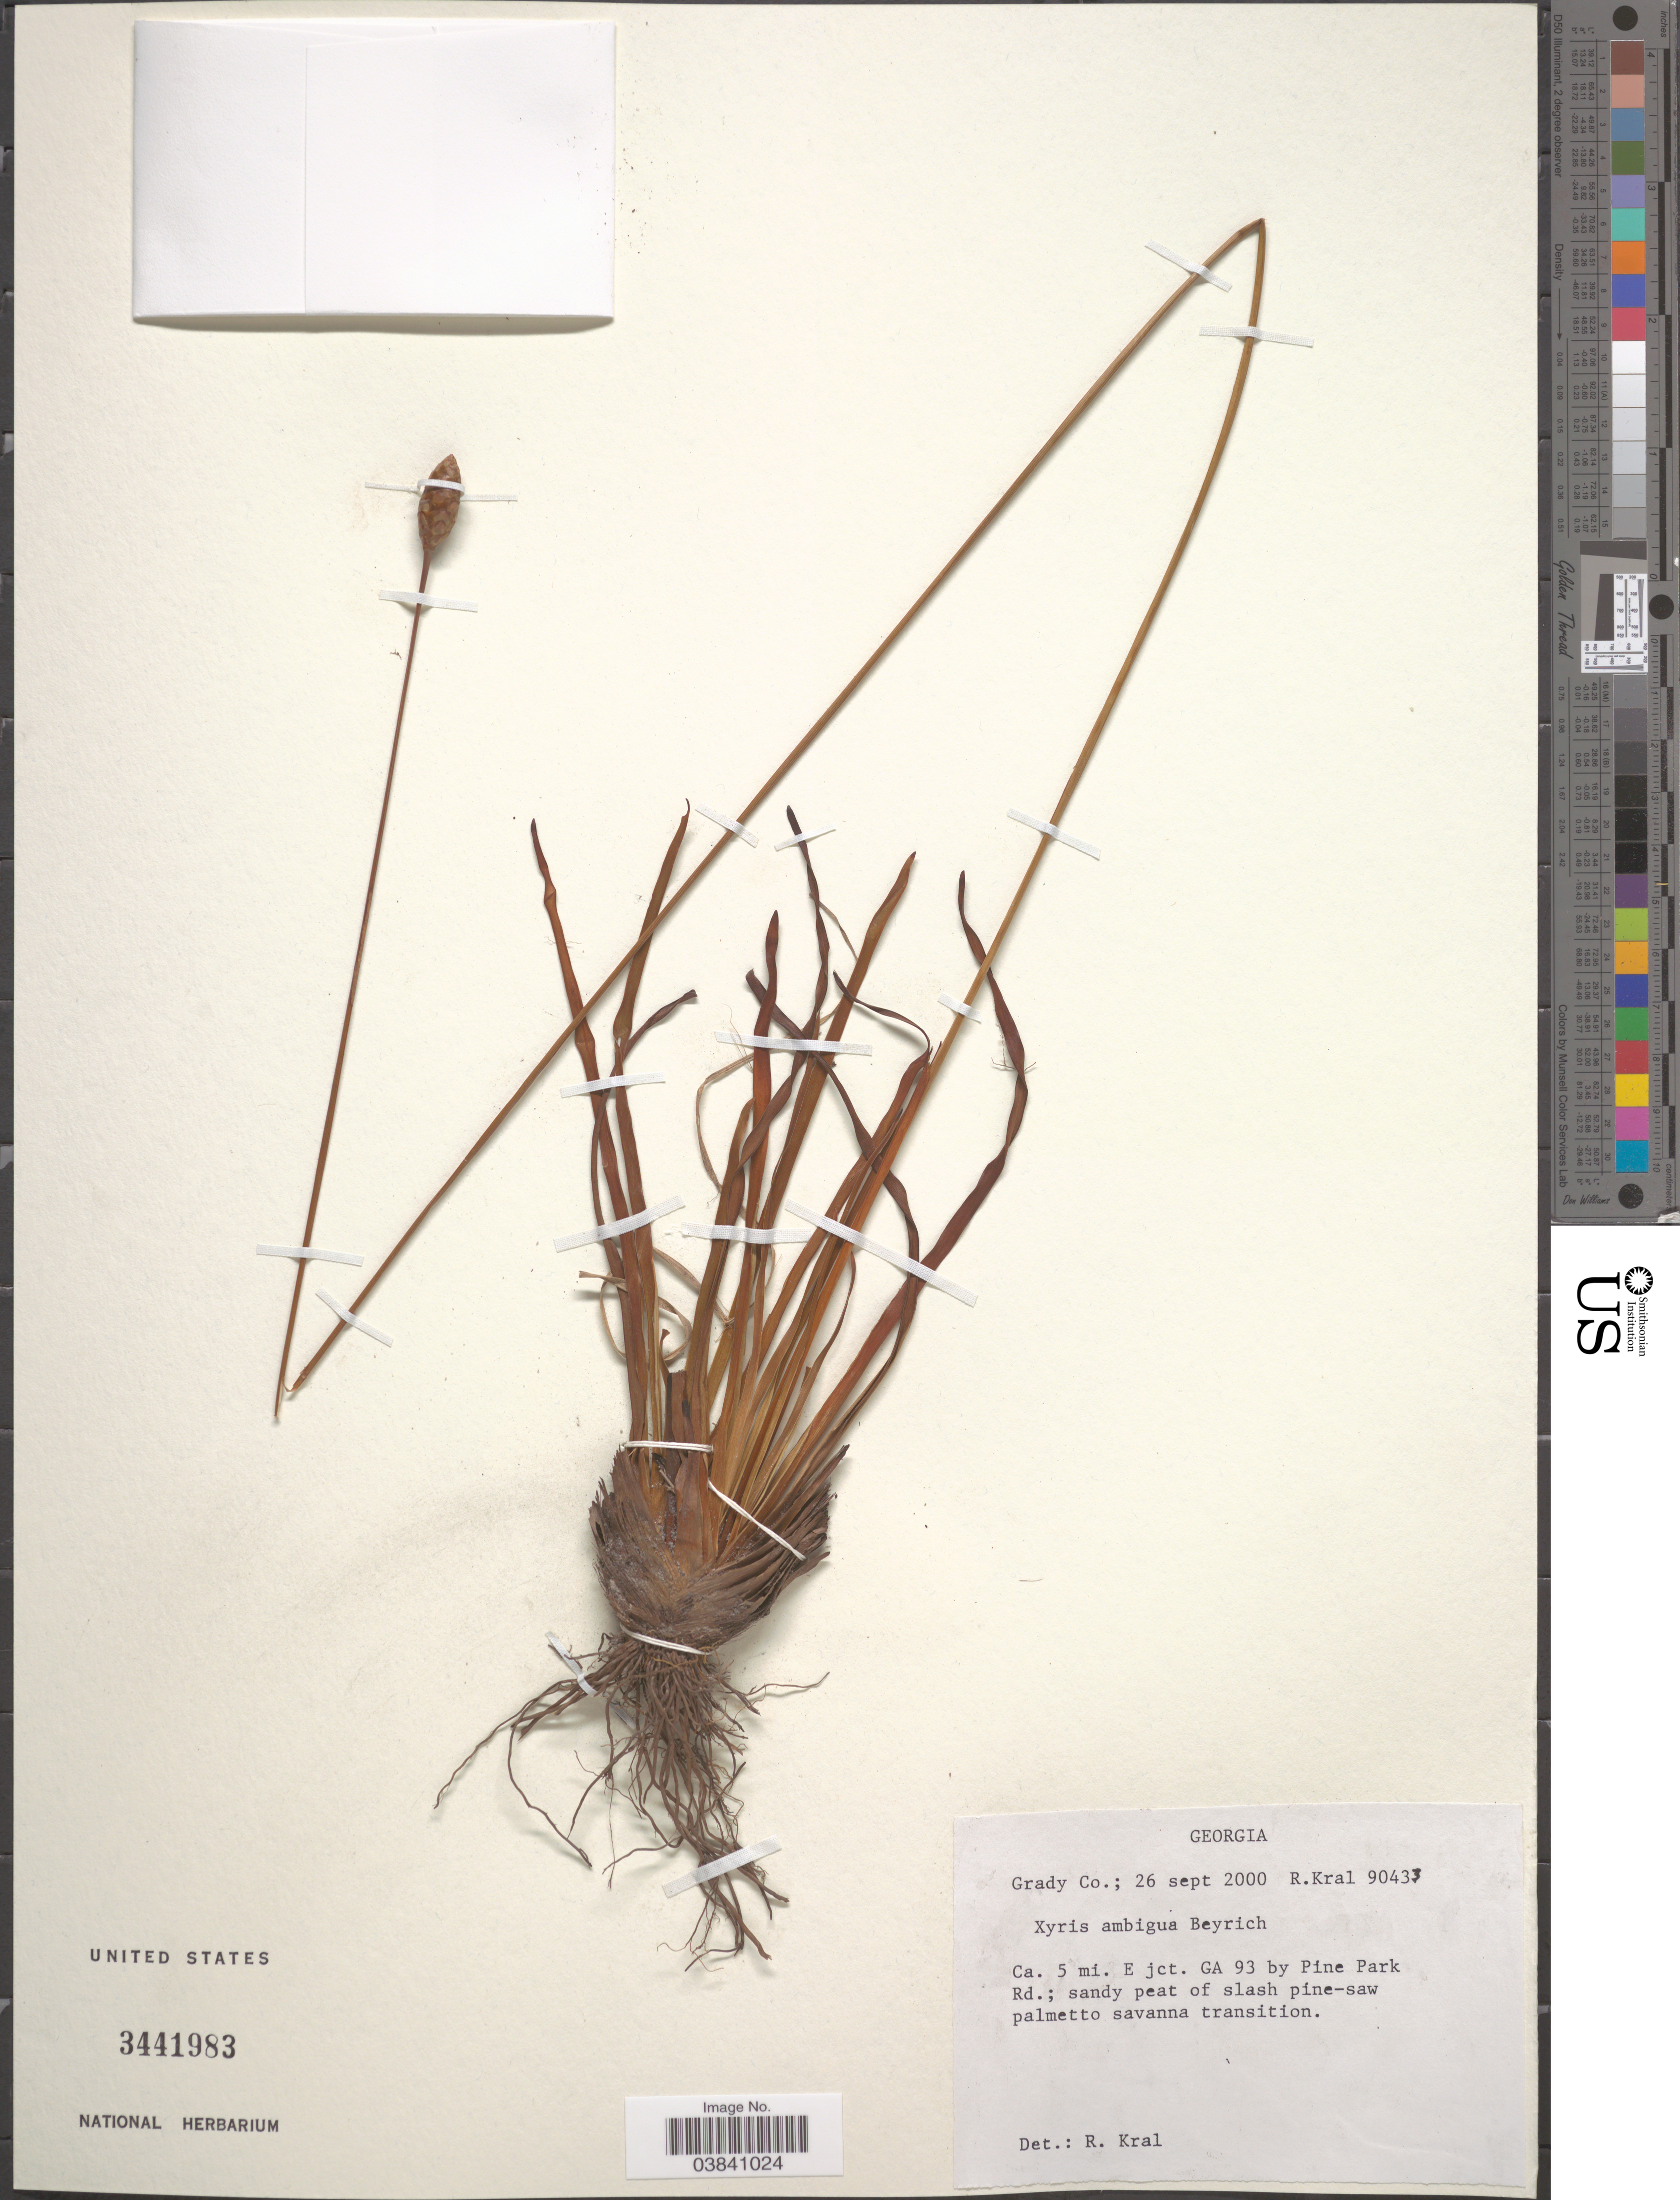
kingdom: Plantae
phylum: Tracheophyta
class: Liliopsida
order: Poales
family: Xyridaceae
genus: Xyris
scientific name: Xyris ambigua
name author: Beyr. ex Kunth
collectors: R. Kral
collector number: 9043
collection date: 2000-09-26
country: United States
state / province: Georgia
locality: Grady Co. Ca. 5 mi. E jct. GA 93 by Pine Park Rd.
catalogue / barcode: US 3441983